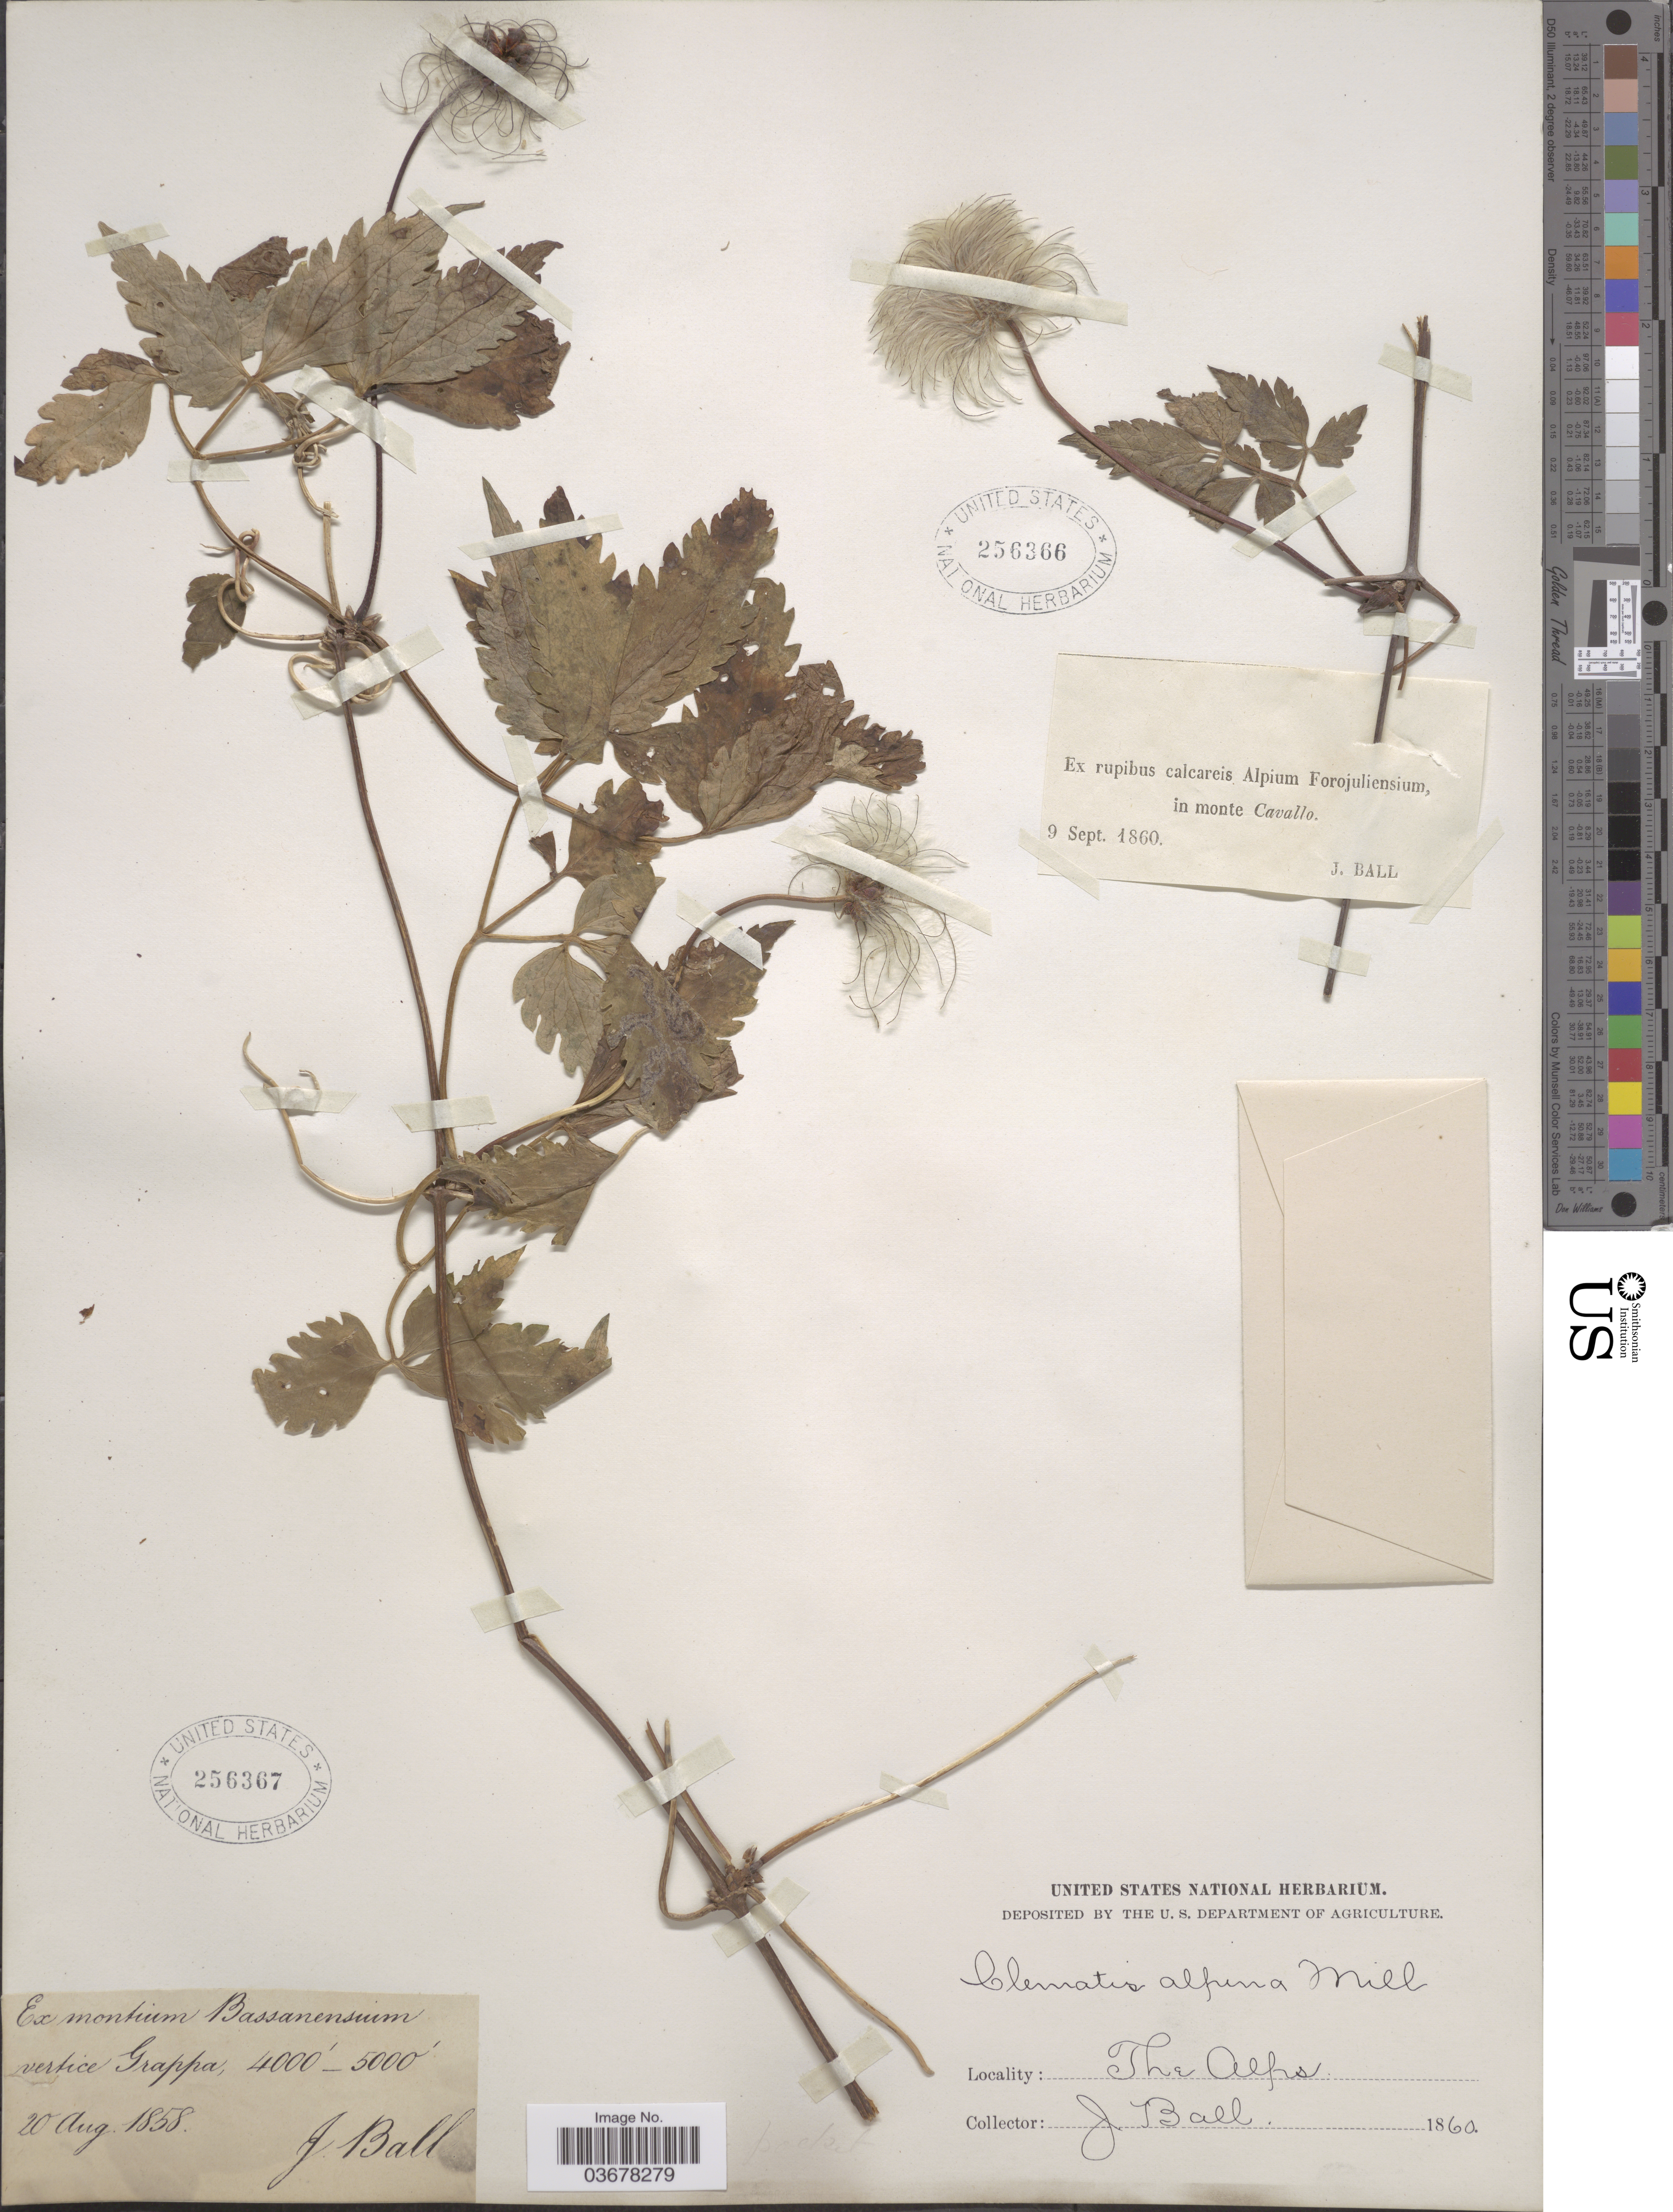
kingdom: Plantae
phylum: Tracheophyta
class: Magnoliopsida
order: Ranunculales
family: Ranunculaceae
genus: Clematis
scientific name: Clematis alpina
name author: (L.) Mill.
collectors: J. Ball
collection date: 1858-08-20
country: Italy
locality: Ex montium Bassanensium vertice Grappa. The Alps.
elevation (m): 1219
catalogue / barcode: US 256367